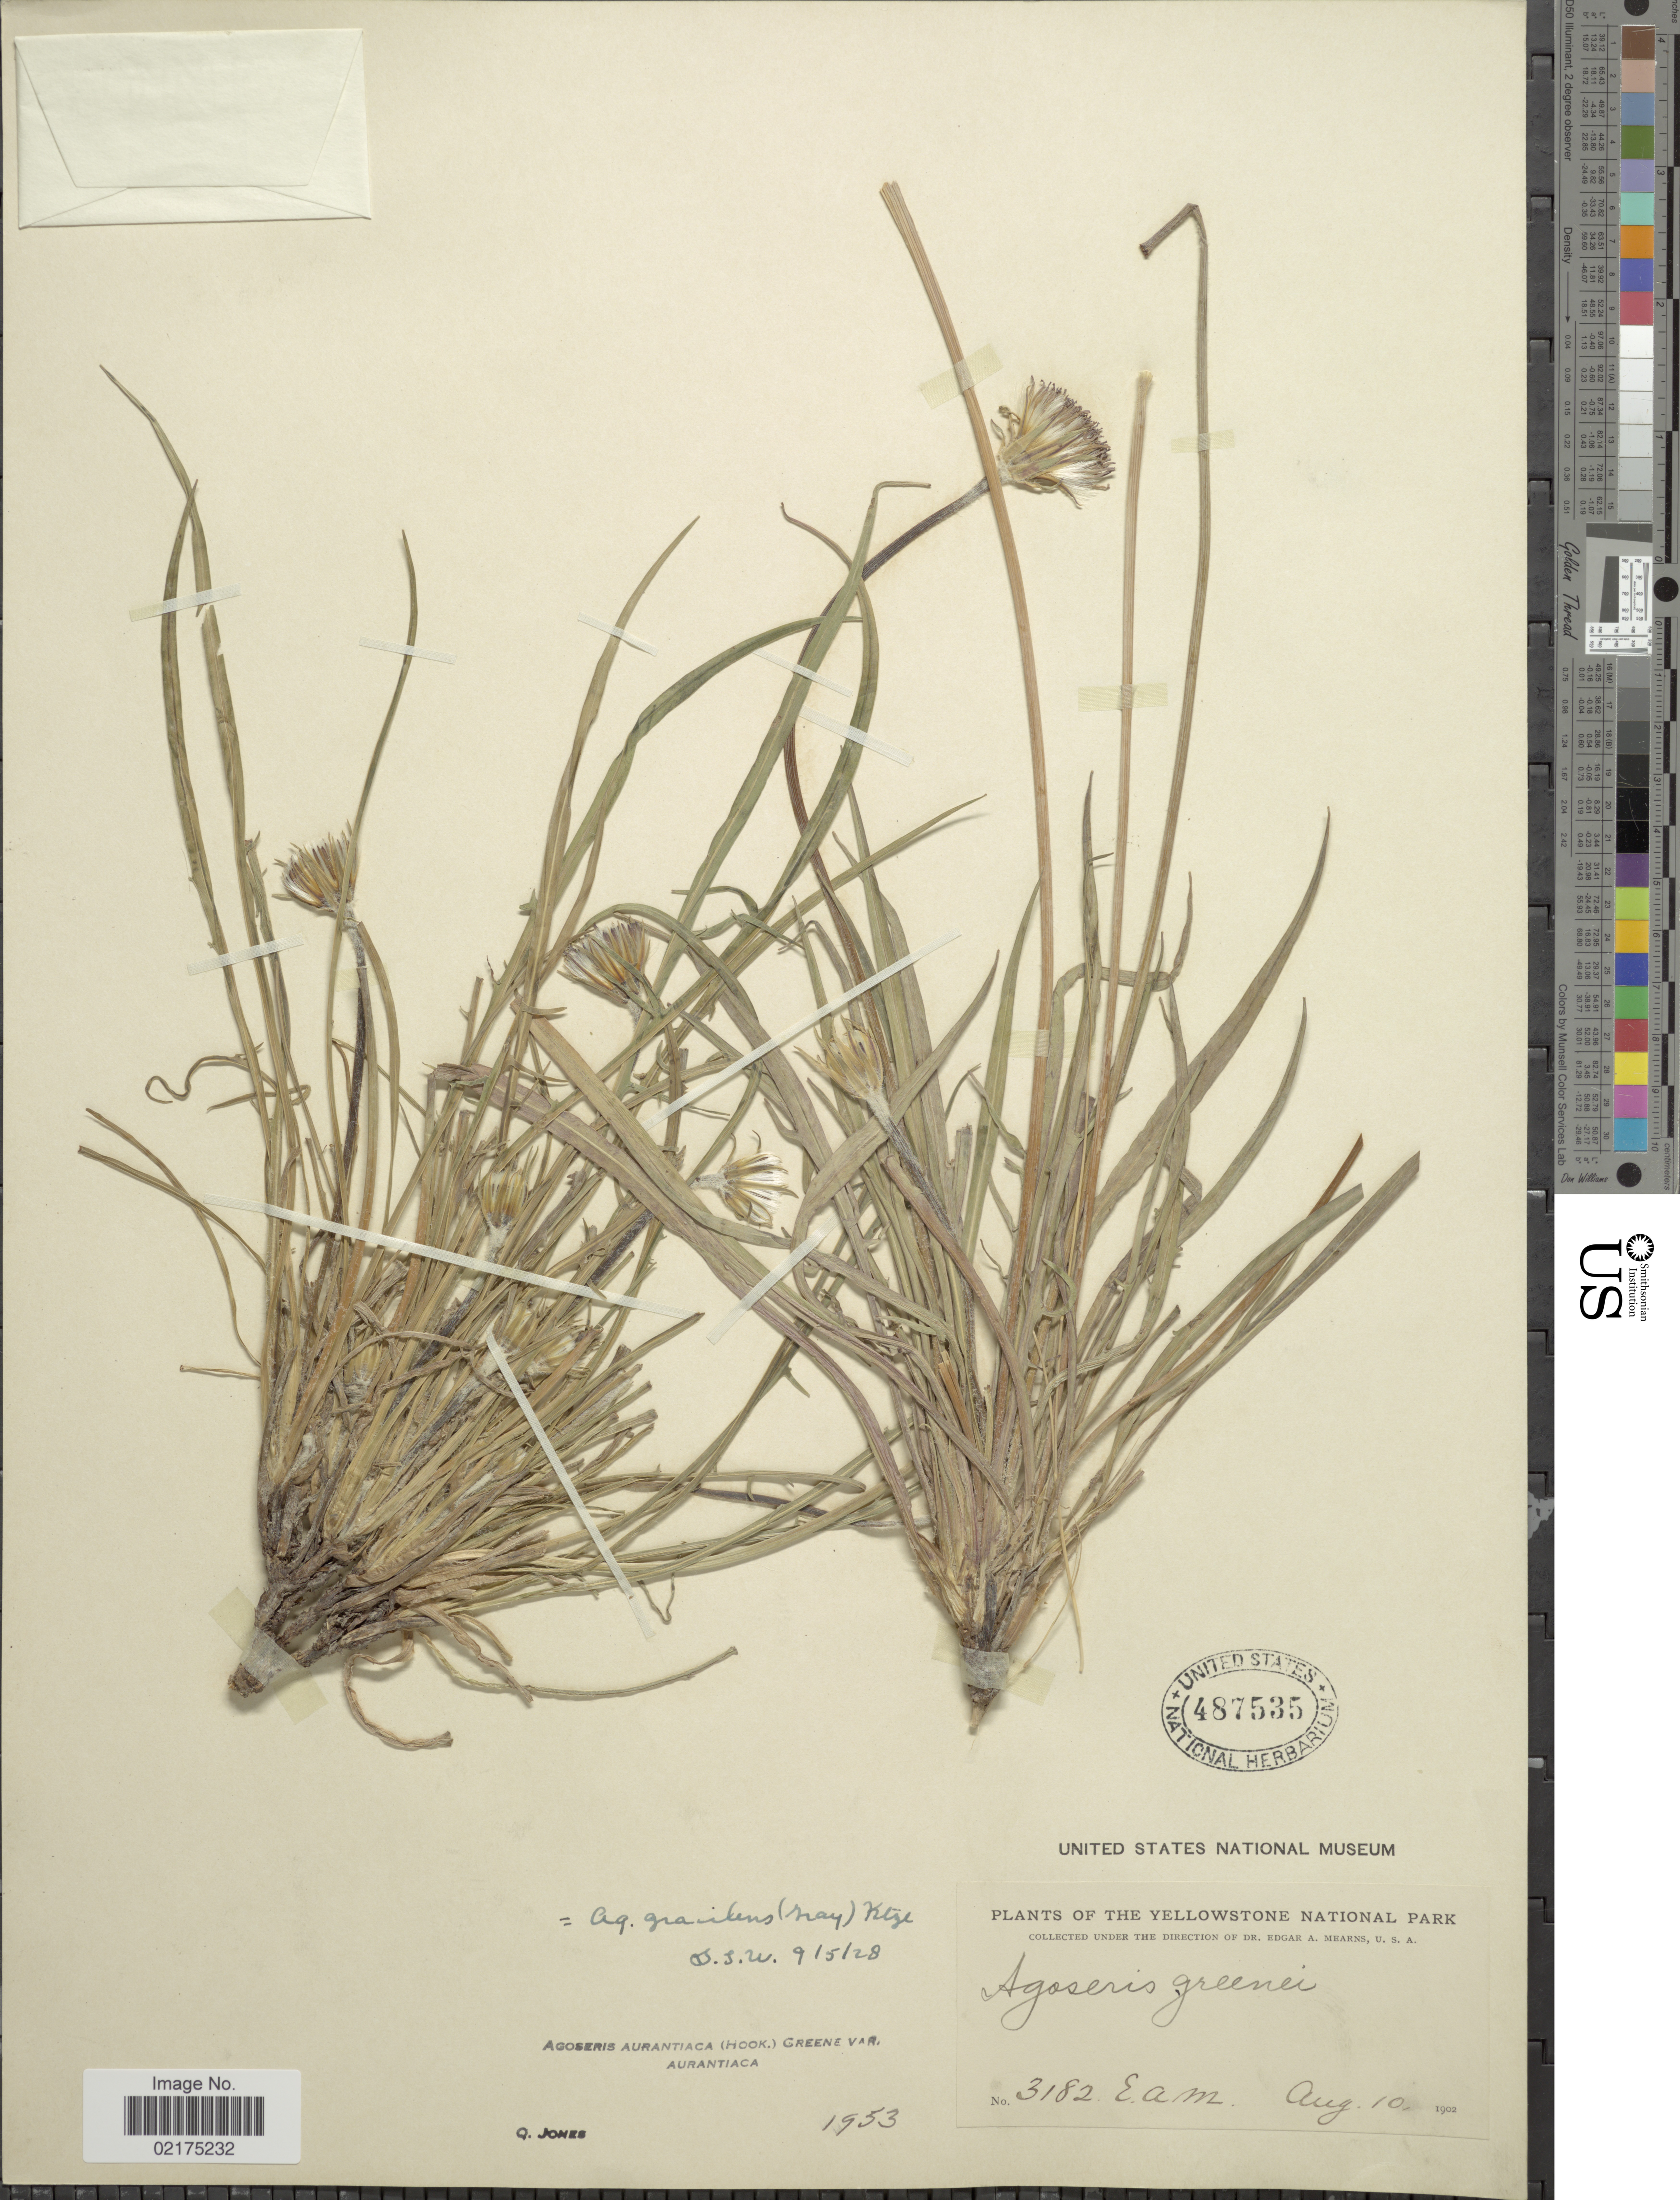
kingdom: Plantae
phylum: Tracheophyta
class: Magnoliopsida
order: Asterales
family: Asteraceae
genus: Agoseris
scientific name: Agoseris aurantiaca var. aurantiaca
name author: (Hook.) Greene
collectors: E. A. Mearns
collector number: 3182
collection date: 1902-08-10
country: United States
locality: Yellowstone National Park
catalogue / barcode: US 487535